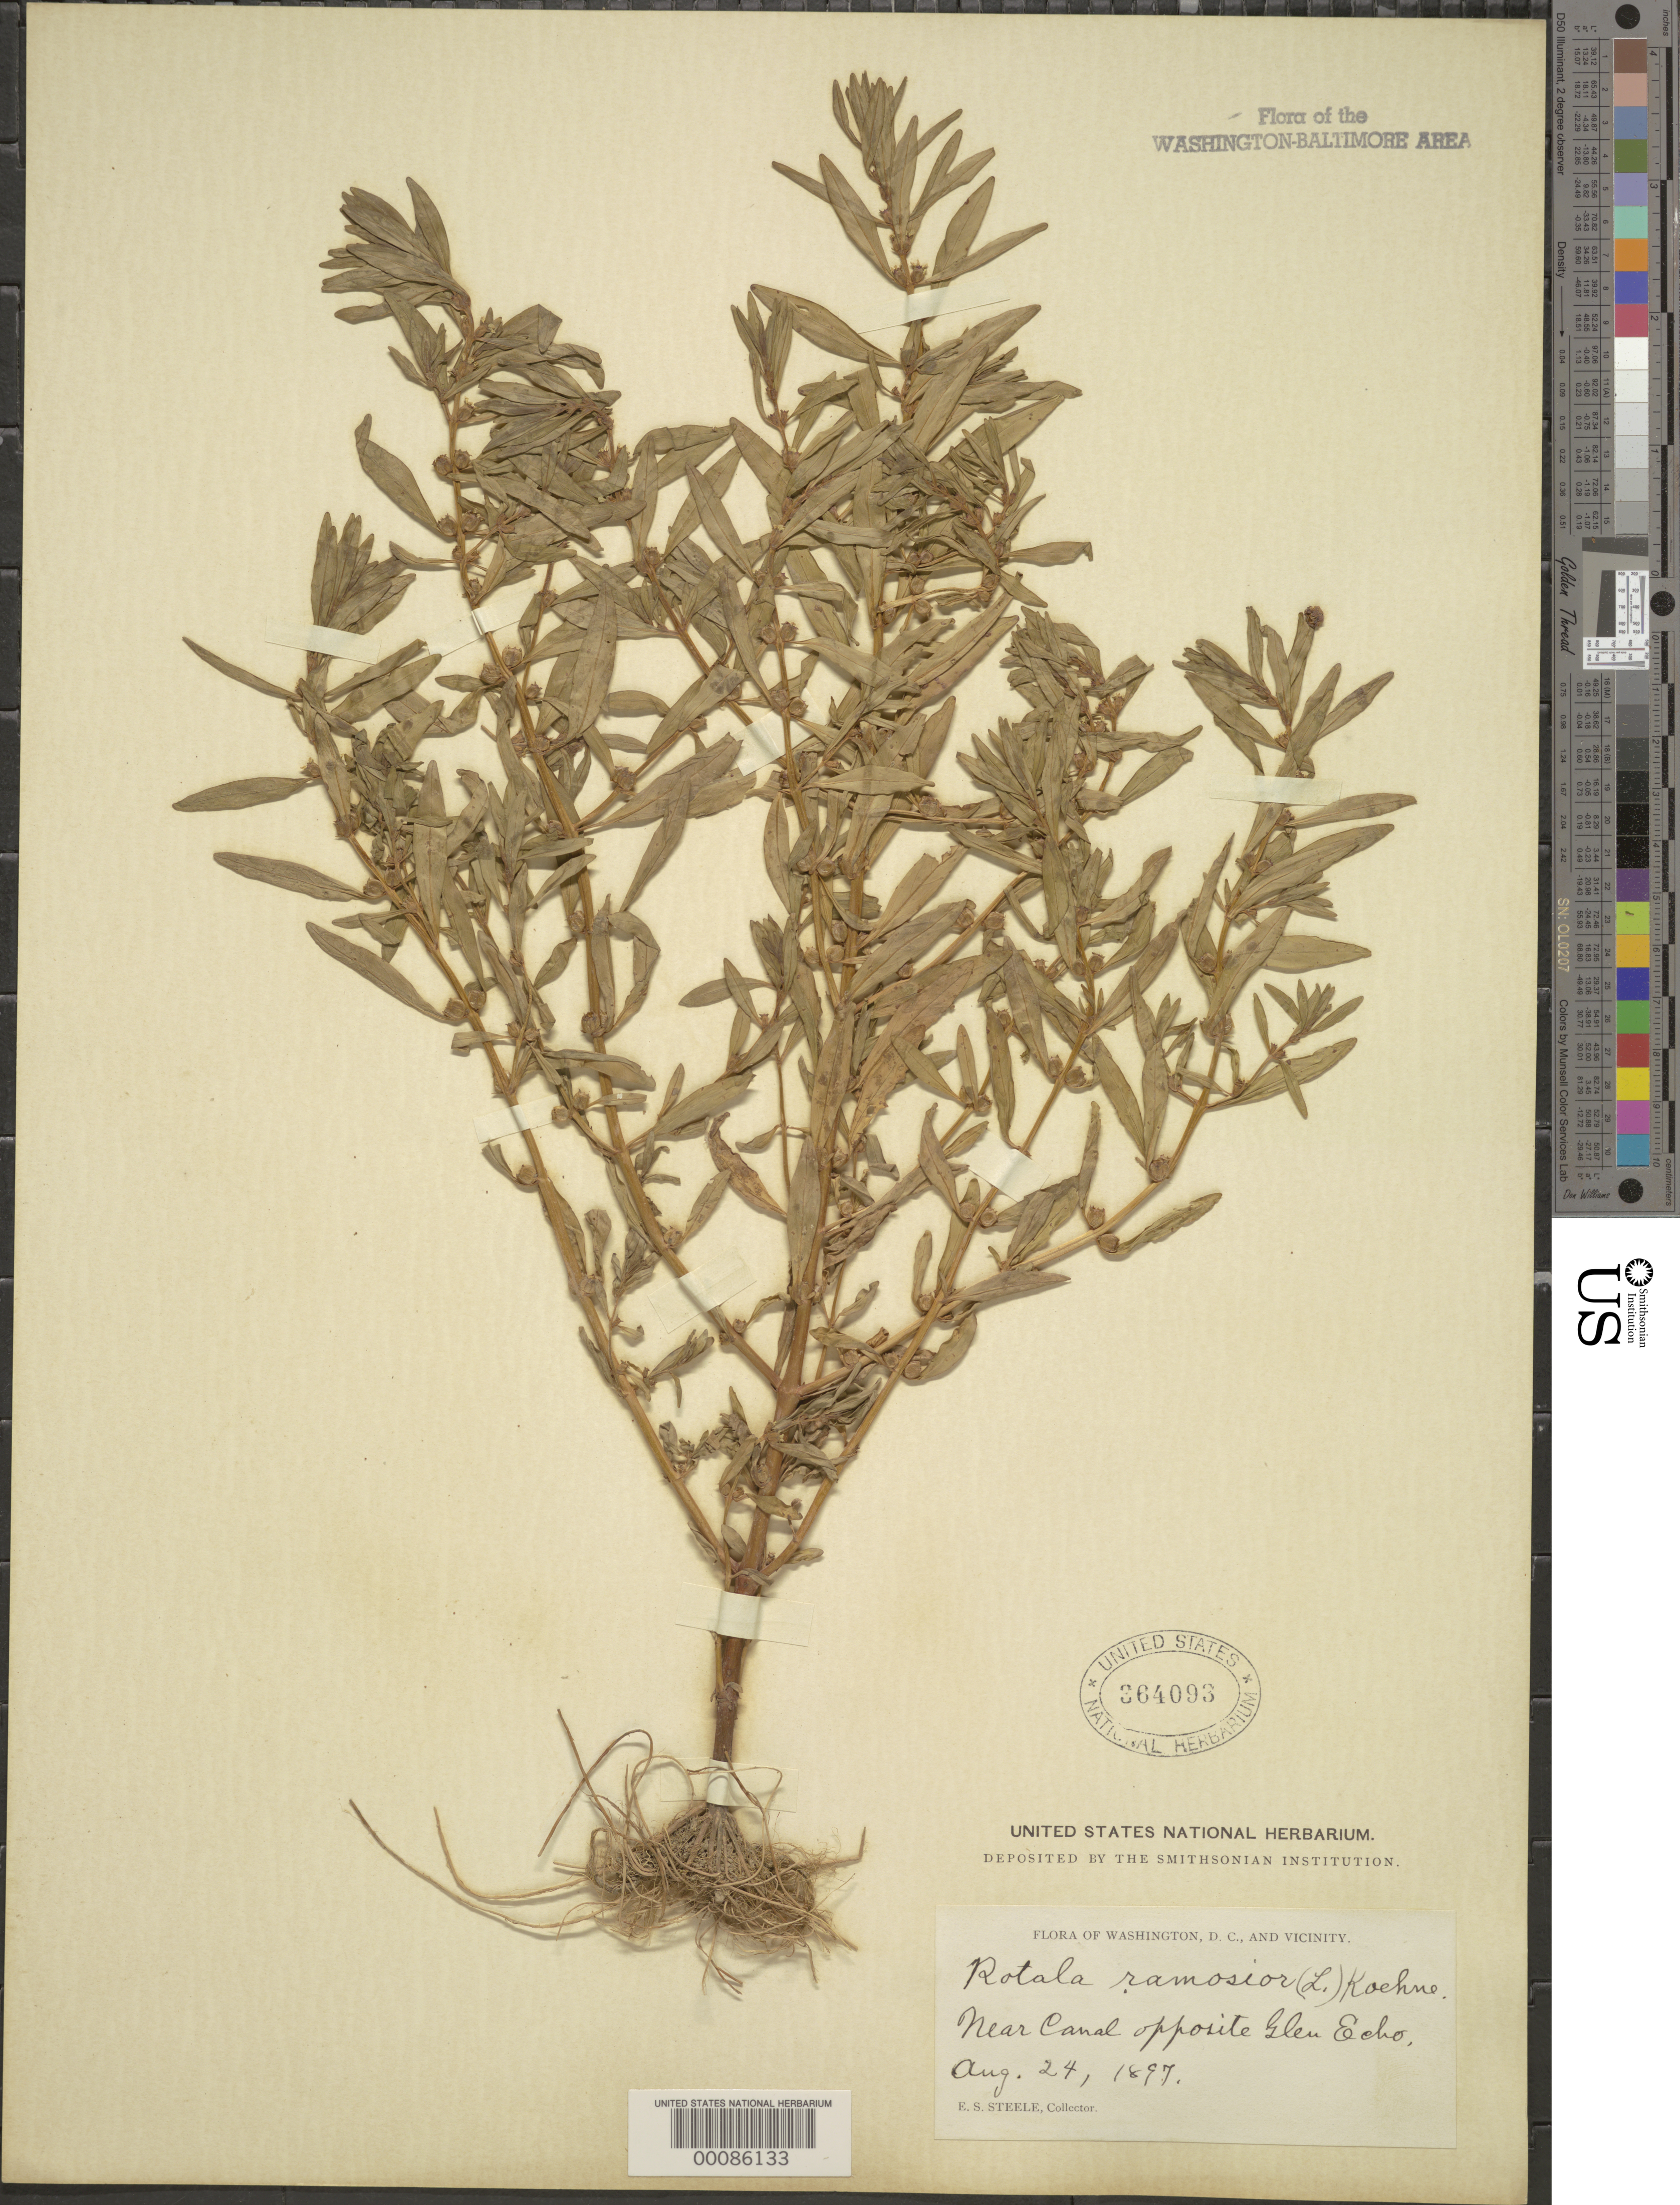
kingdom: Plantae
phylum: Tracheophyta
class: Magnoliopsida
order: Myrtales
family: Lythraceae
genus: Rotala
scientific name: Rotala ramosior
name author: (L.) Koehne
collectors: E. Steele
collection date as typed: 24 Aug 1897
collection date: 1897-08-24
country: United States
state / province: Maryland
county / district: Montgomery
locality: Near Canal opposite Glen Echo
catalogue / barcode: US 364093